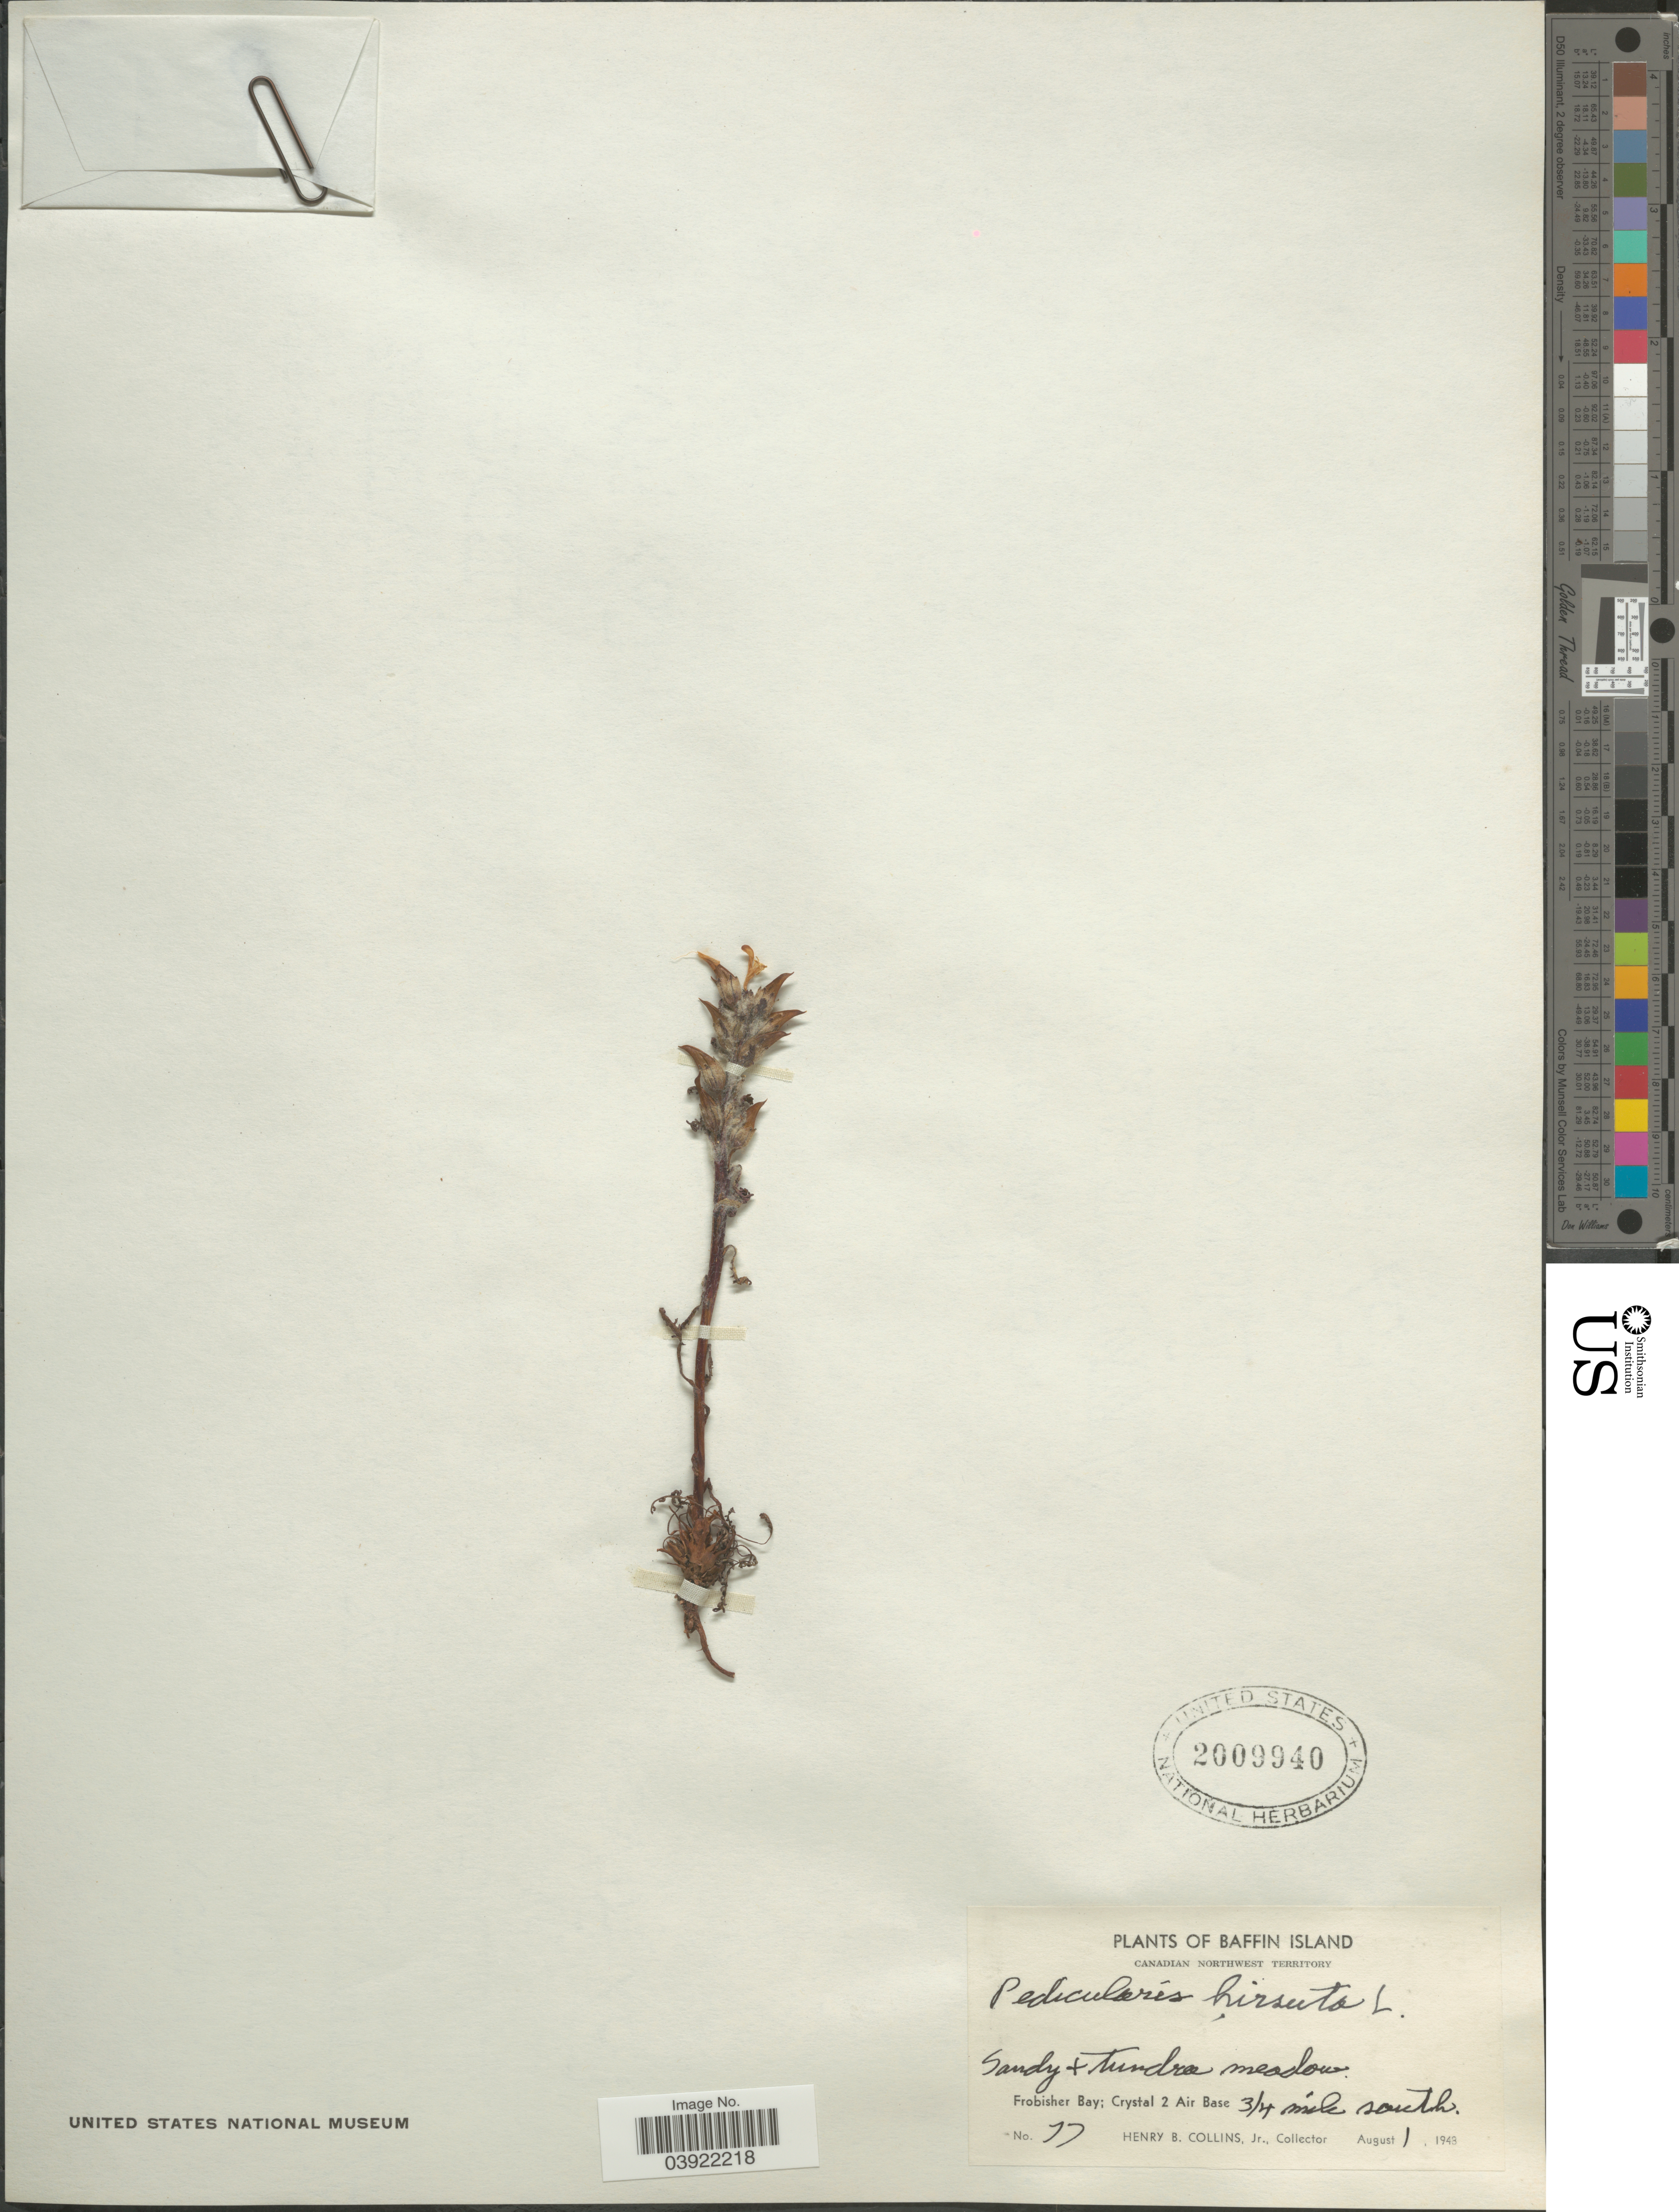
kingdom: Plantae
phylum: Tracheophyta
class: Magnoliopsida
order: Lamiales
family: Orobanchaceae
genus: Pedicularis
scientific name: Pedicularis hirsuta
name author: L.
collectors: H. Collins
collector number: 17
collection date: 1948-08-01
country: Canada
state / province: Northwest Territories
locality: Baffin Island. Canadian Northwest Territory. Sandy + Tundra meadow. Frobisher Bay; Crystal 2 Air Base ¾ mile south.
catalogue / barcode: US 2009940